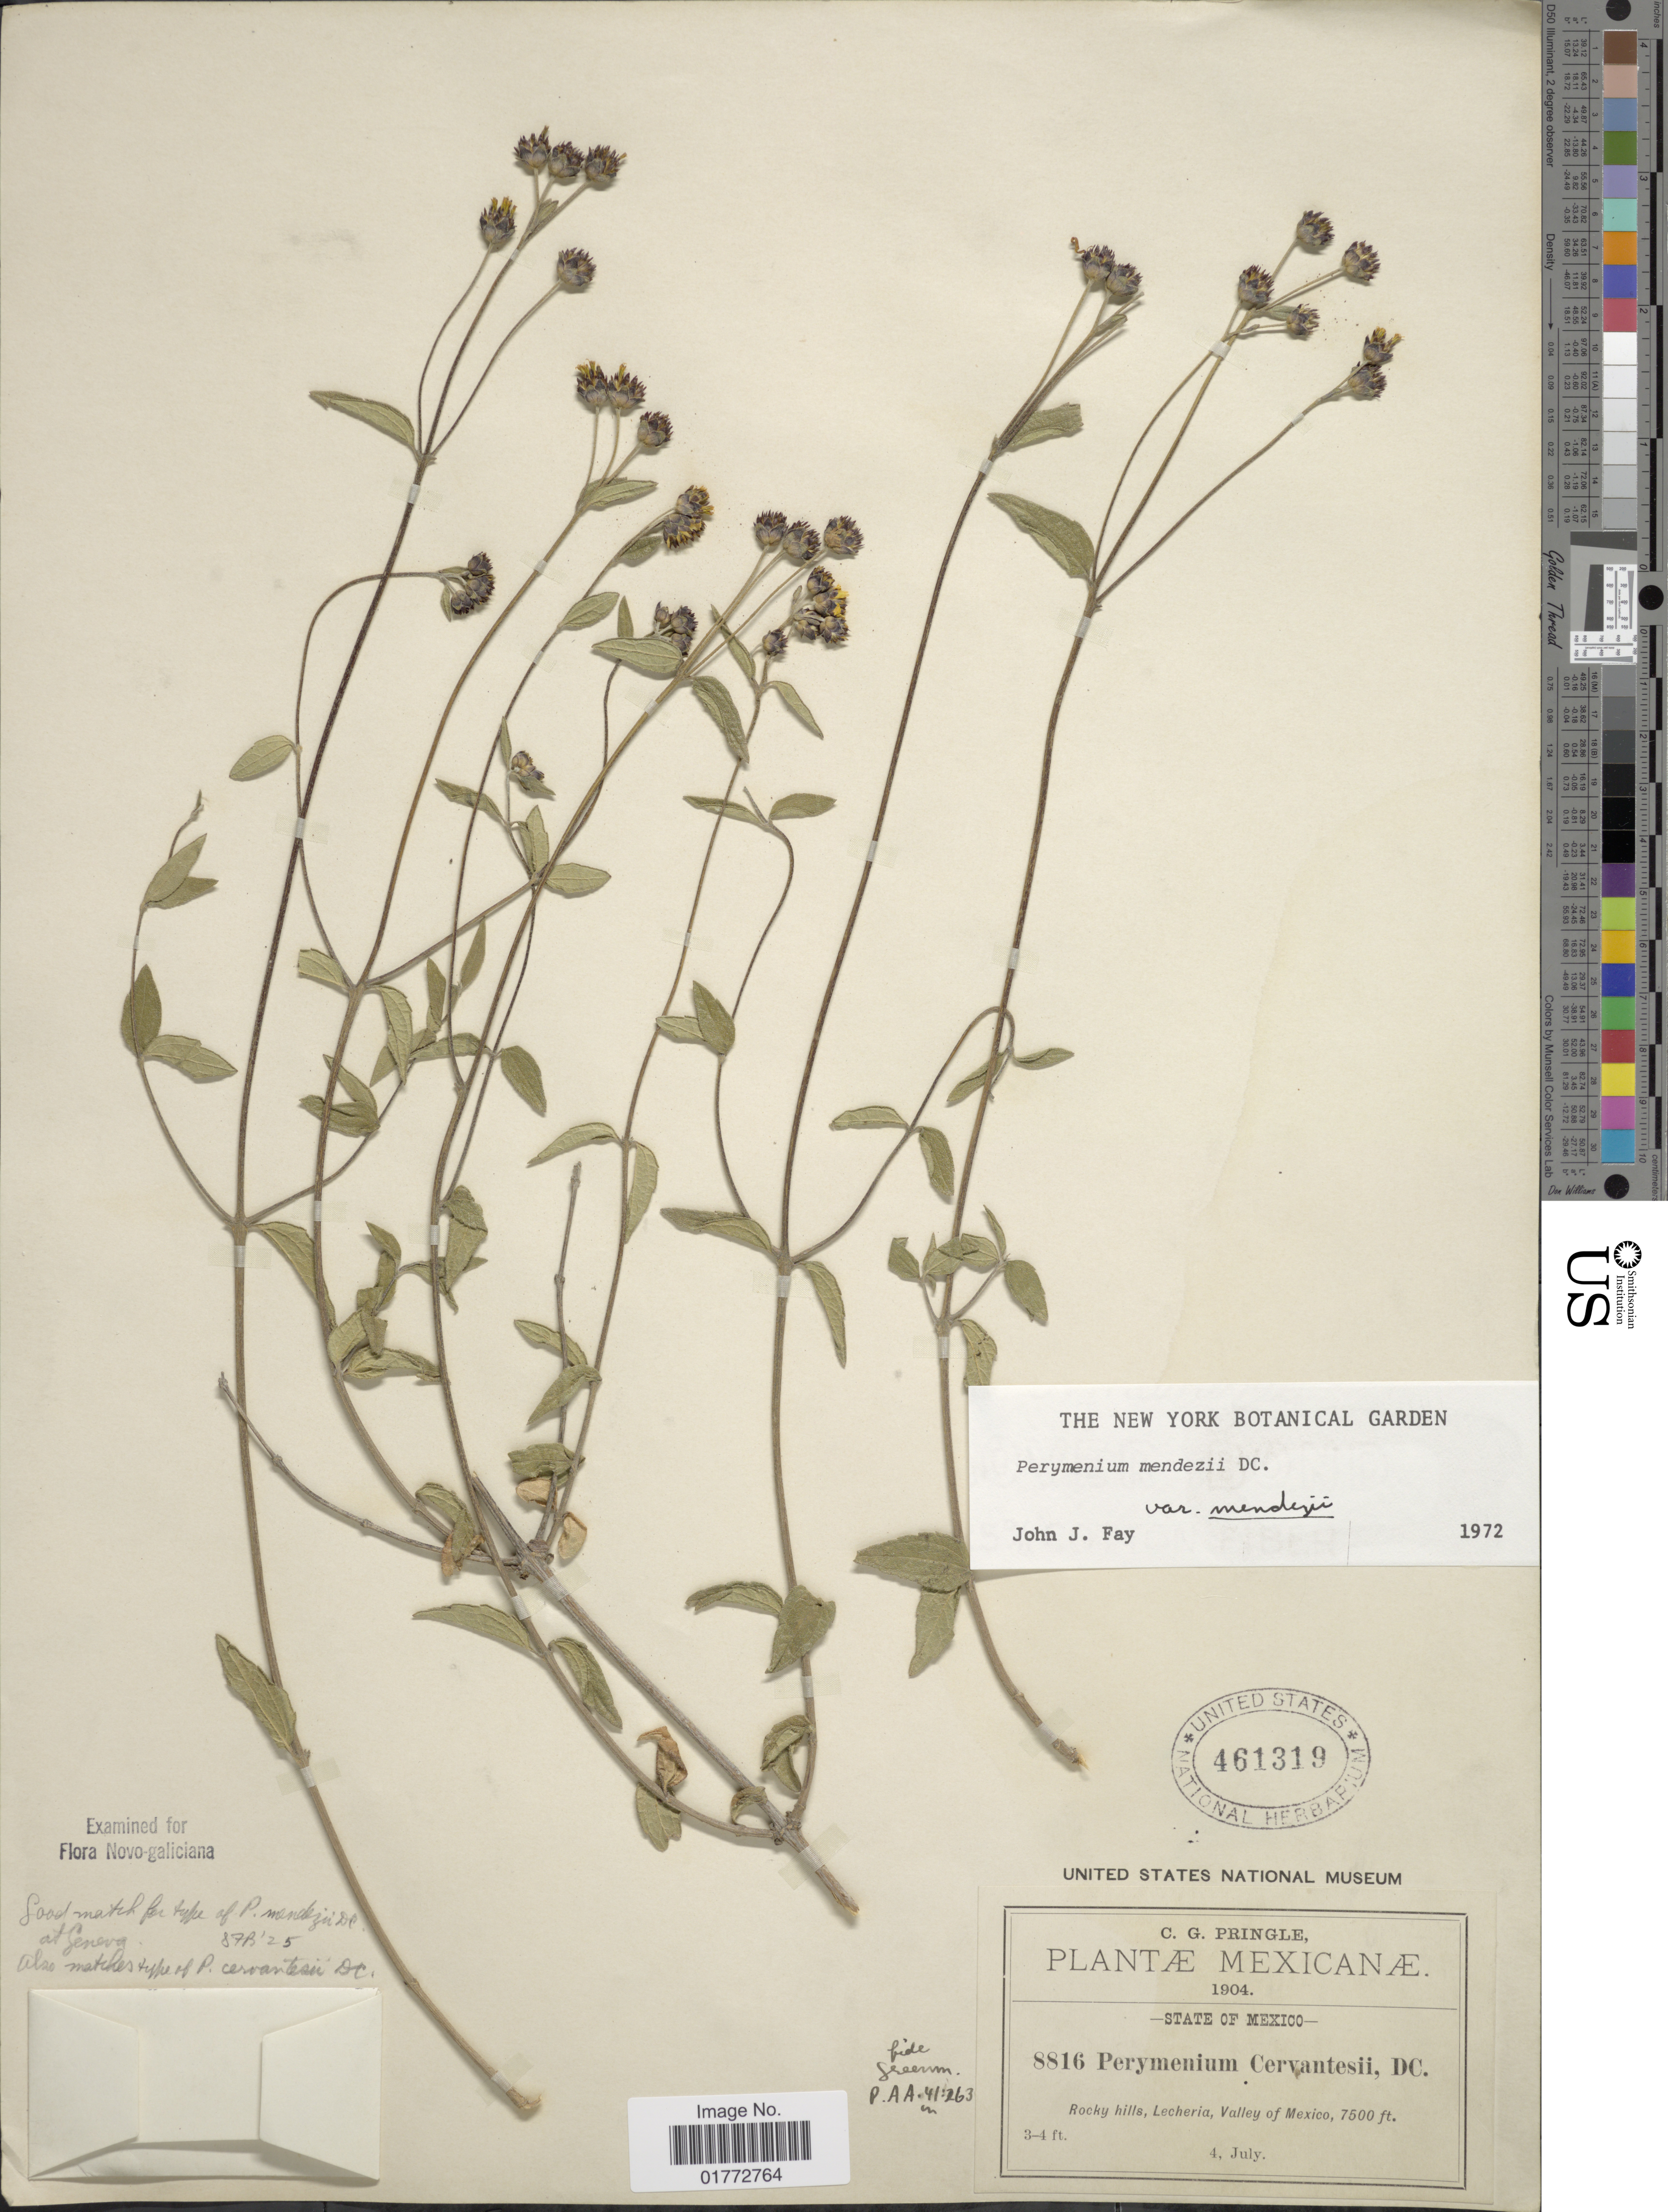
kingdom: Plantae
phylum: Tracheophyta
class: Magnoliopsida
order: Asterales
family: Asteraceae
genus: Perymenium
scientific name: Perymenium mendezii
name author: DC.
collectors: C. G. Pringle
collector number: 8816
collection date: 1904-07-04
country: Mexico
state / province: México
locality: Rocky hills, Lecheria, Valley of Mexico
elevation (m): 2286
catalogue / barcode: US 461319